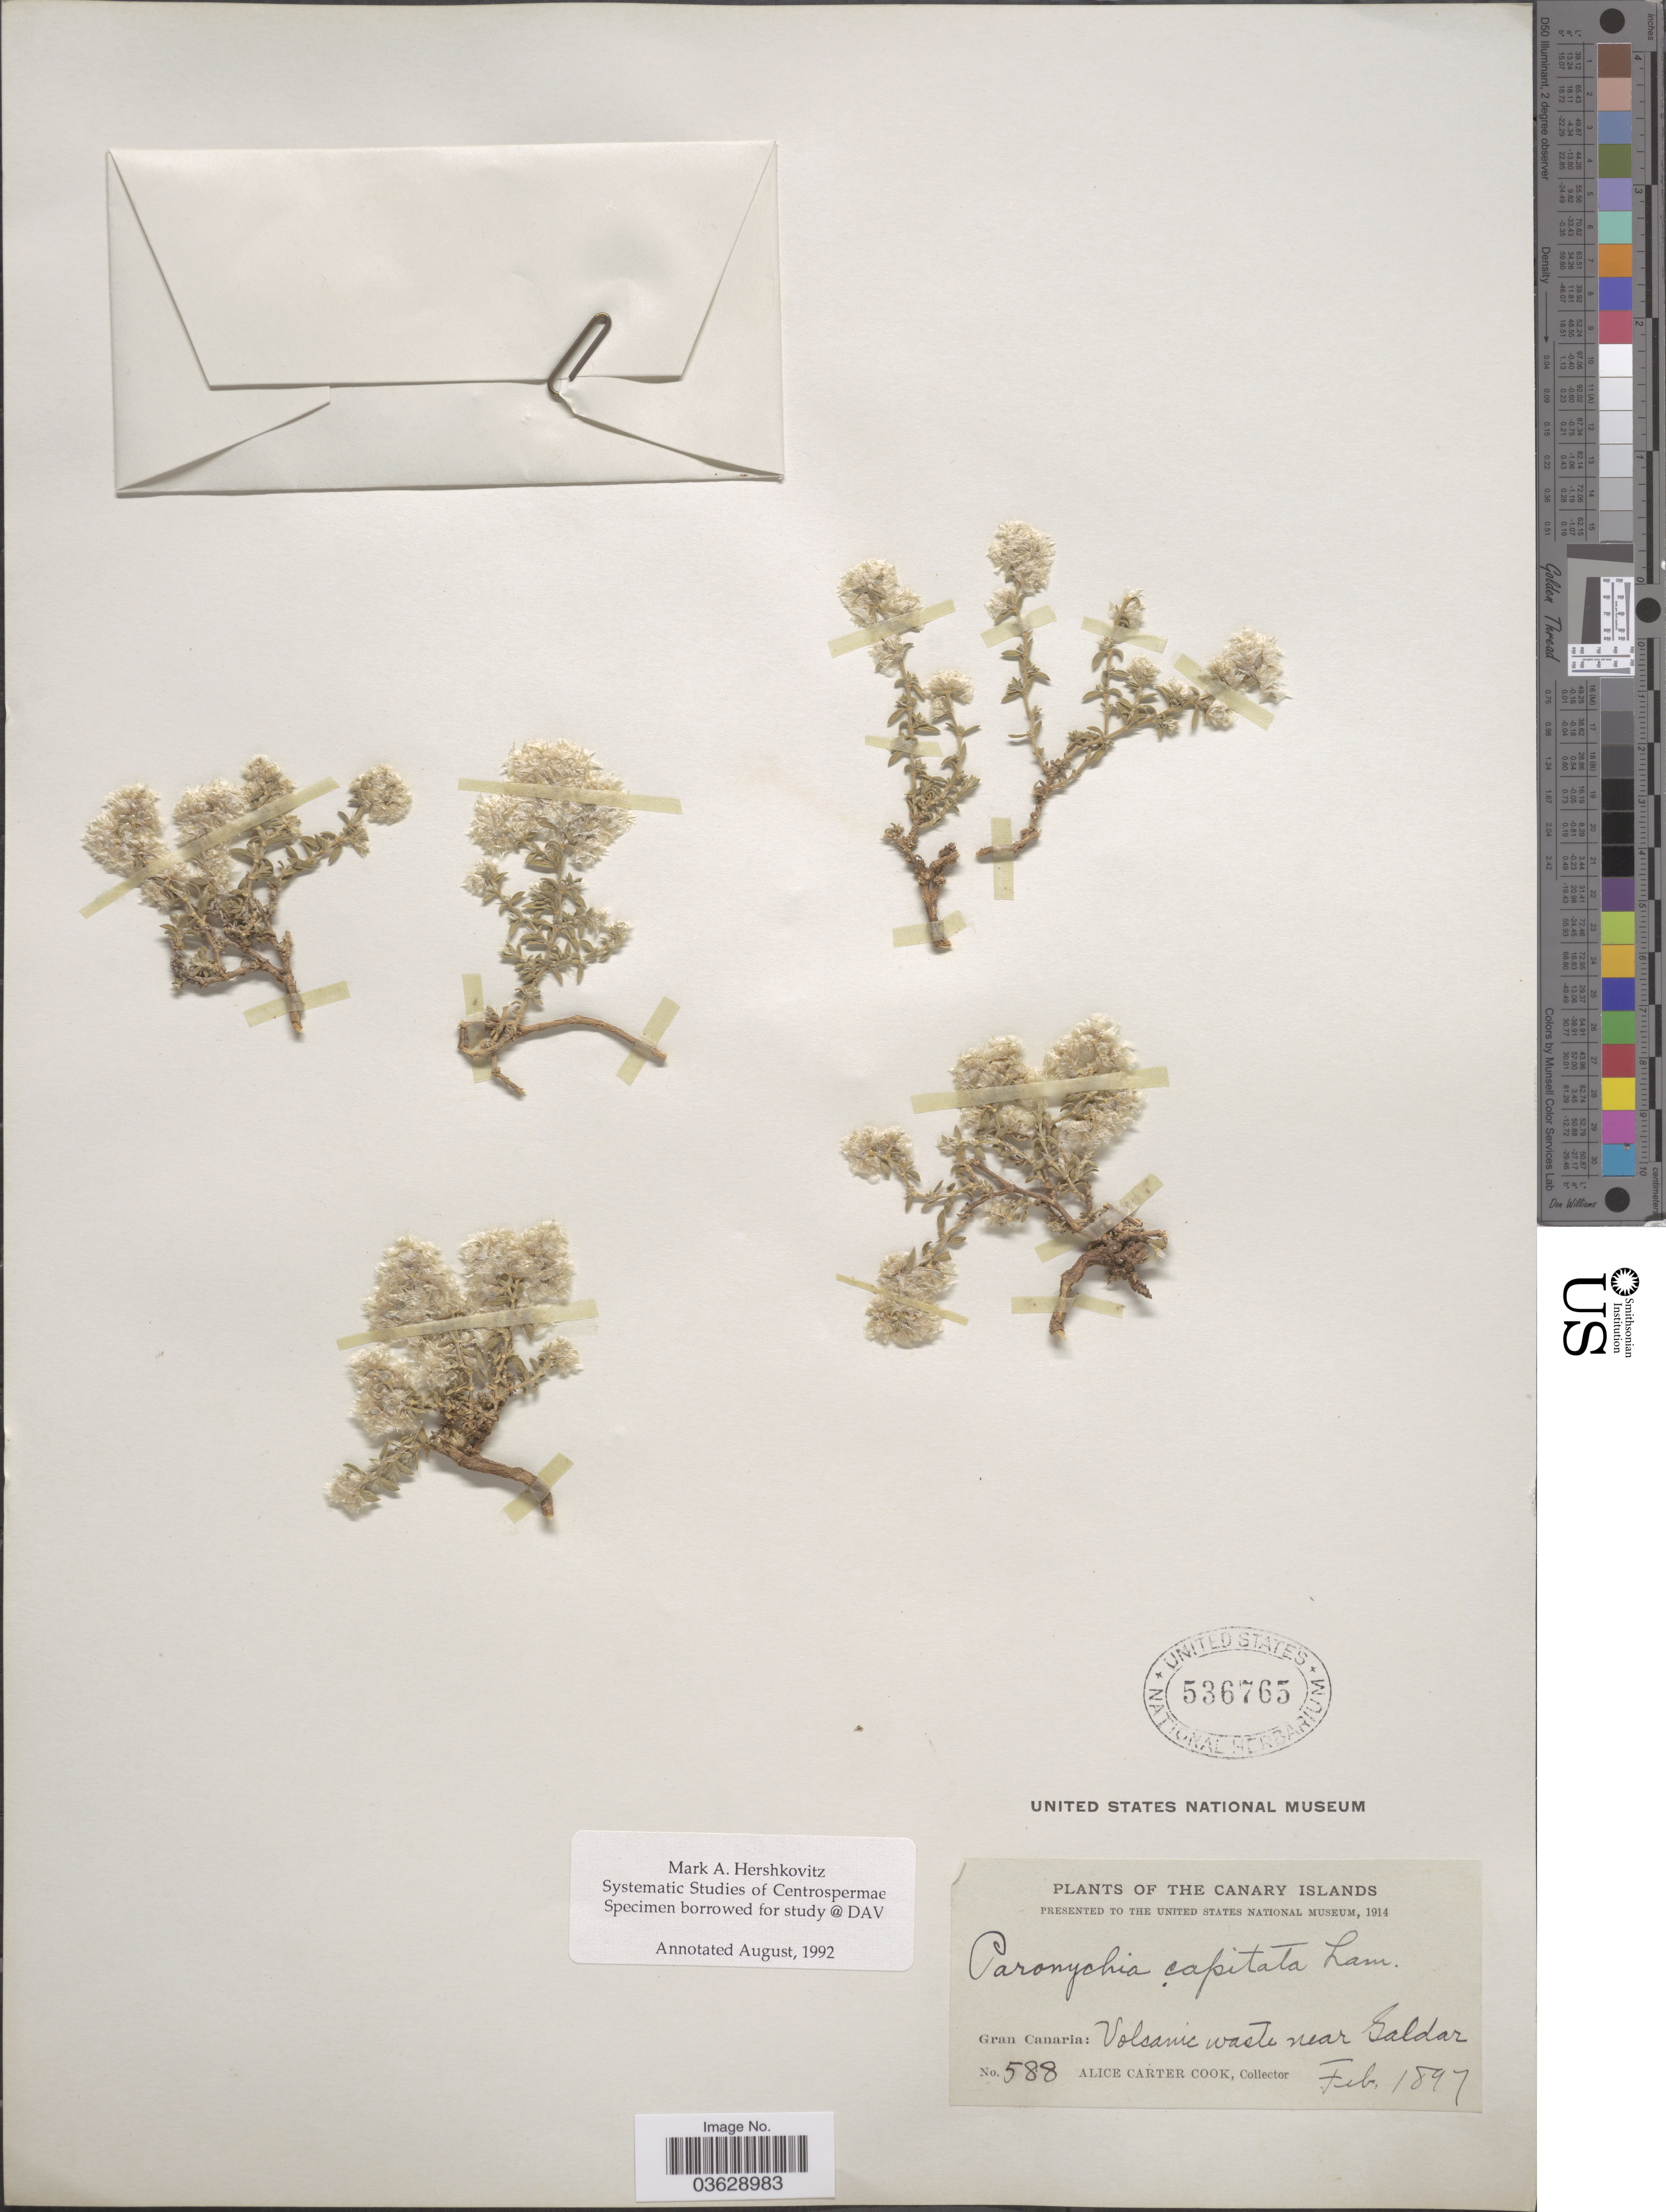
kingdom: Plantae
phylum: Tracheophyta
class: Magnoliopsida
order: Caryophyllales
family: Caryophyllaceae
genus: Paronychia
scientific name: Paronychia capitata subsp. canariensis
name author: (Chaudhri) Sunding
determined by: Strong, Mark T., (BOT), Smithsonian Institution - National Museum of Natural History (UNITED STATES)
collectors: Alice C. Cook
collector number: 588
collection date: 1897-02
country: Spain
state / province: Canarias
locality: The Canary Islands. Gran Canaria: Volcanic waste near Galdar.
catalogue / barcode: US 536765